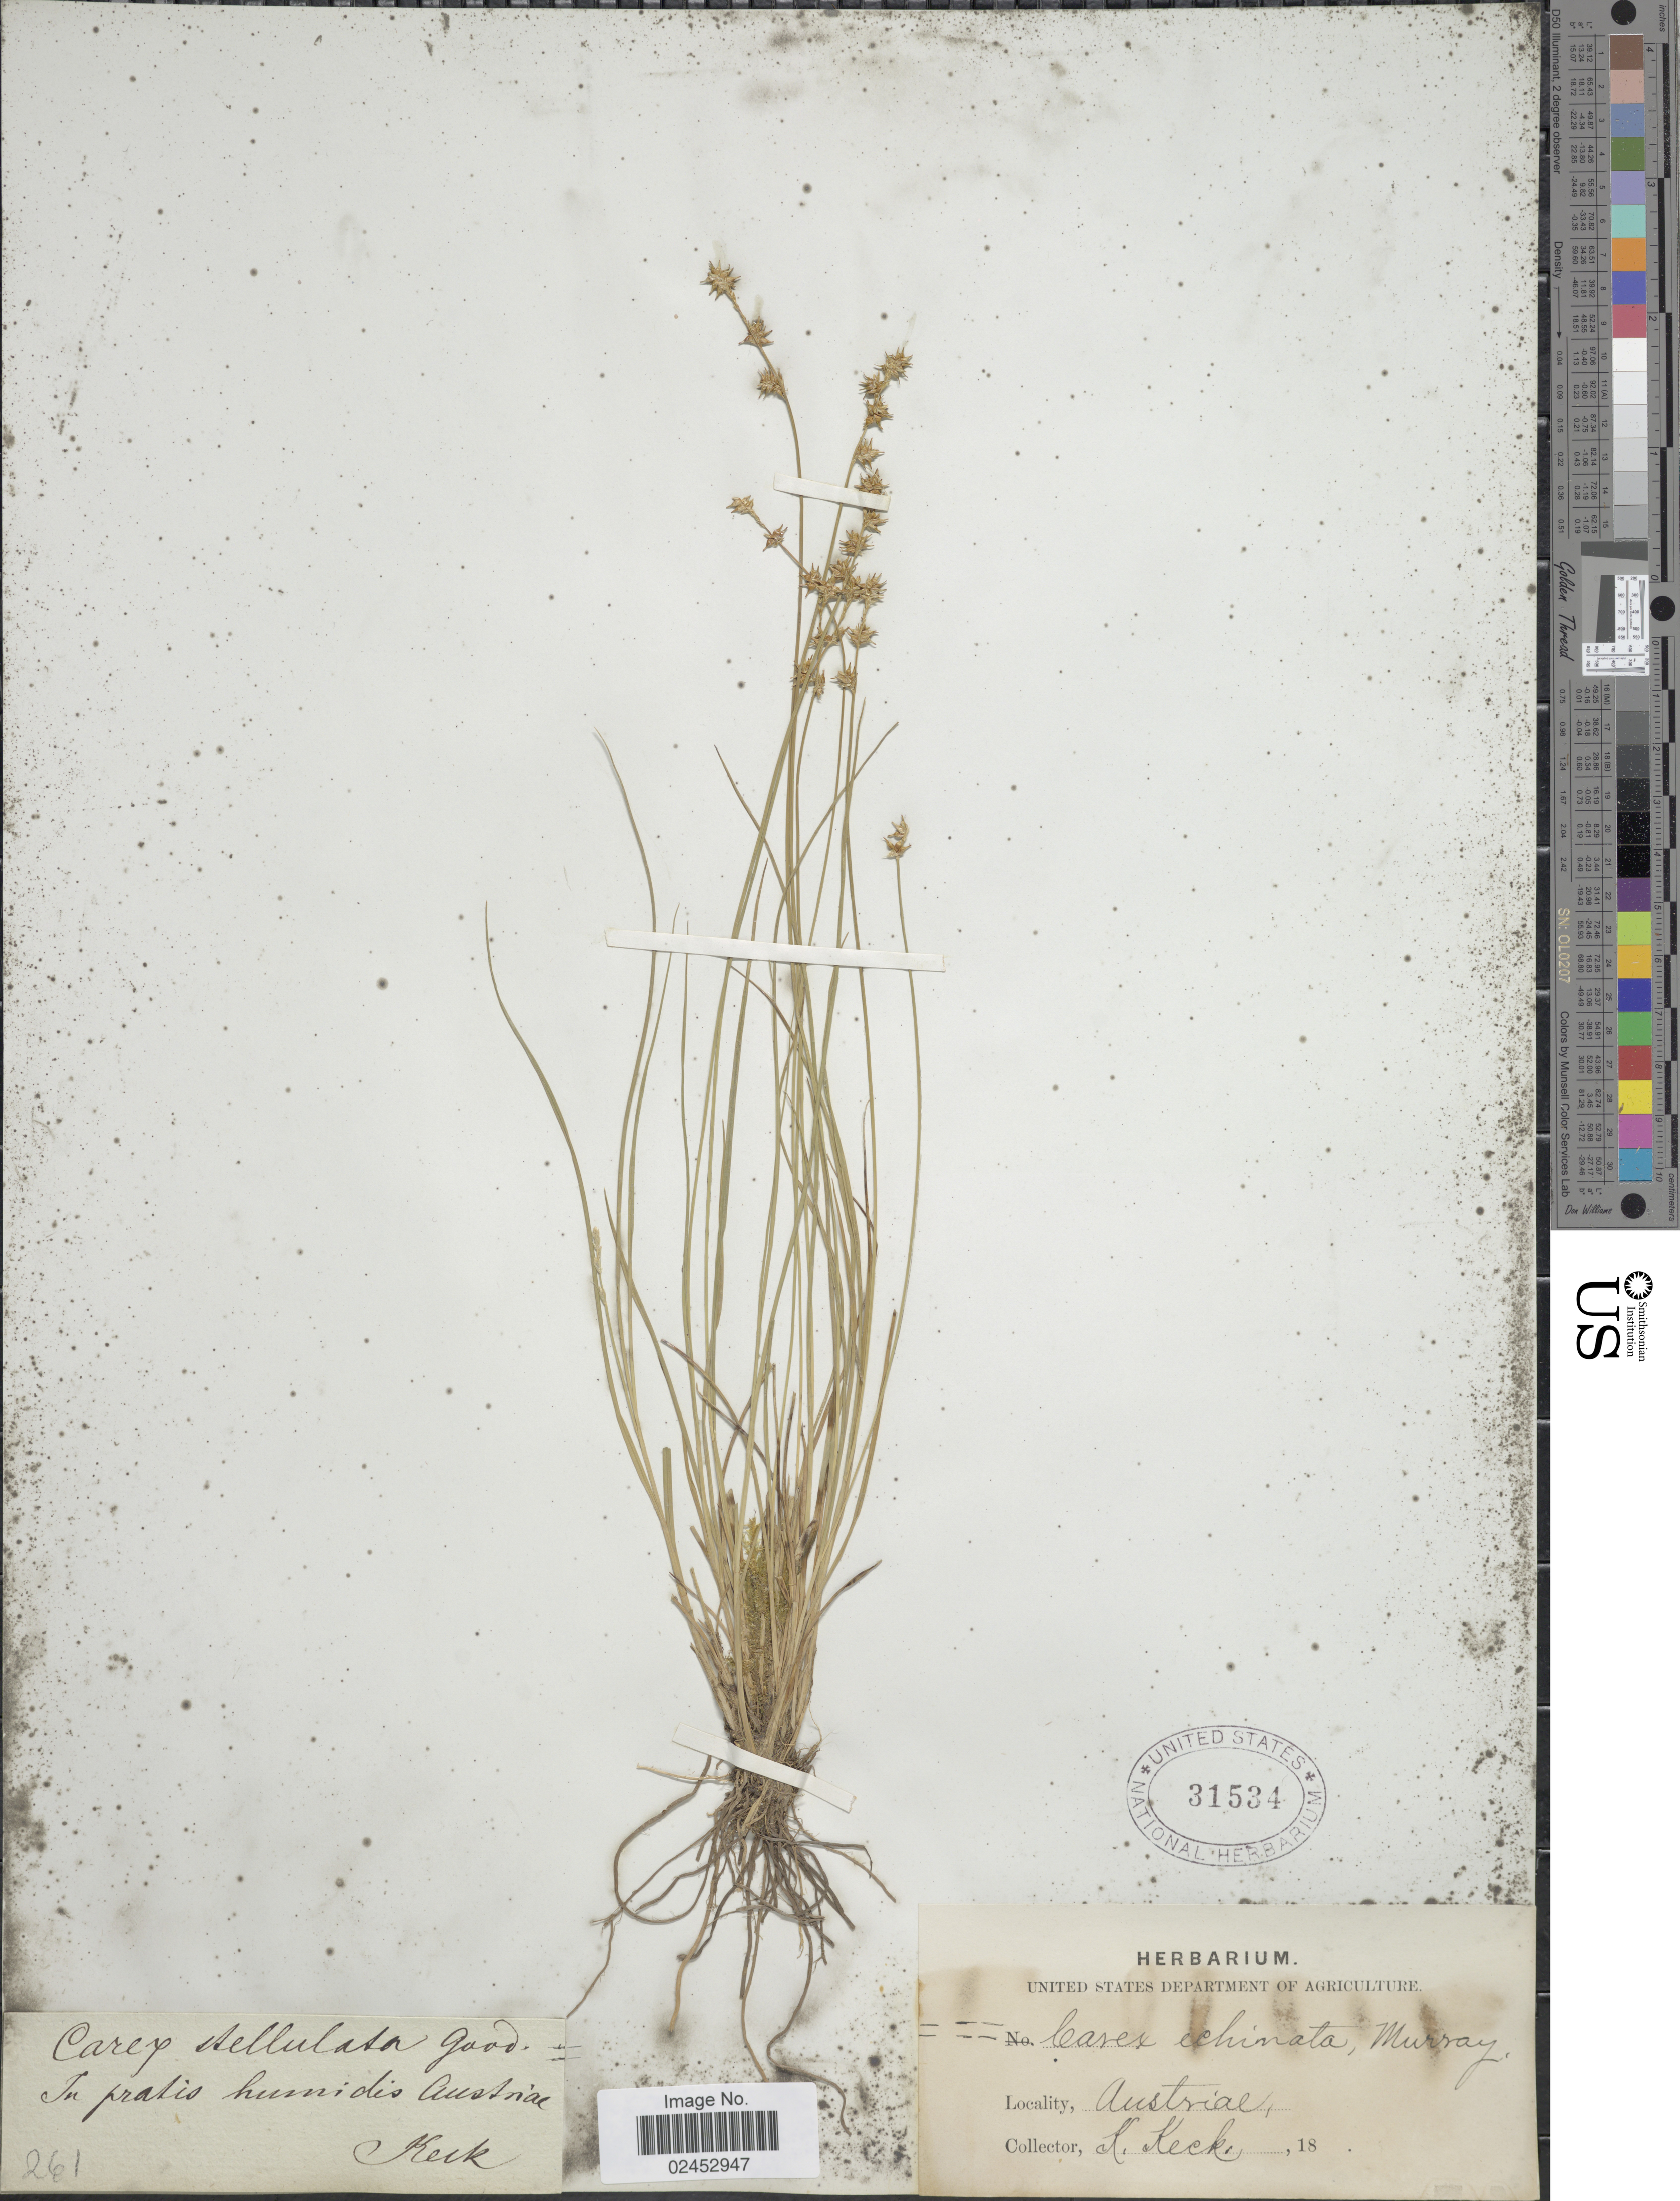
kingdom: Plantae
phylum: Tracheophyta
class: Liliopsida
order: Poales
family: Cyperaceae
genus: Carex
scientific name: Carex echinata subsp. echinata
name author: Murray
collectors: K. Keck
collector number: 261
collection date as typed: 18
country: Austria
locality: In pratis humidis Austriae.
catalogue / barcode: US 31534